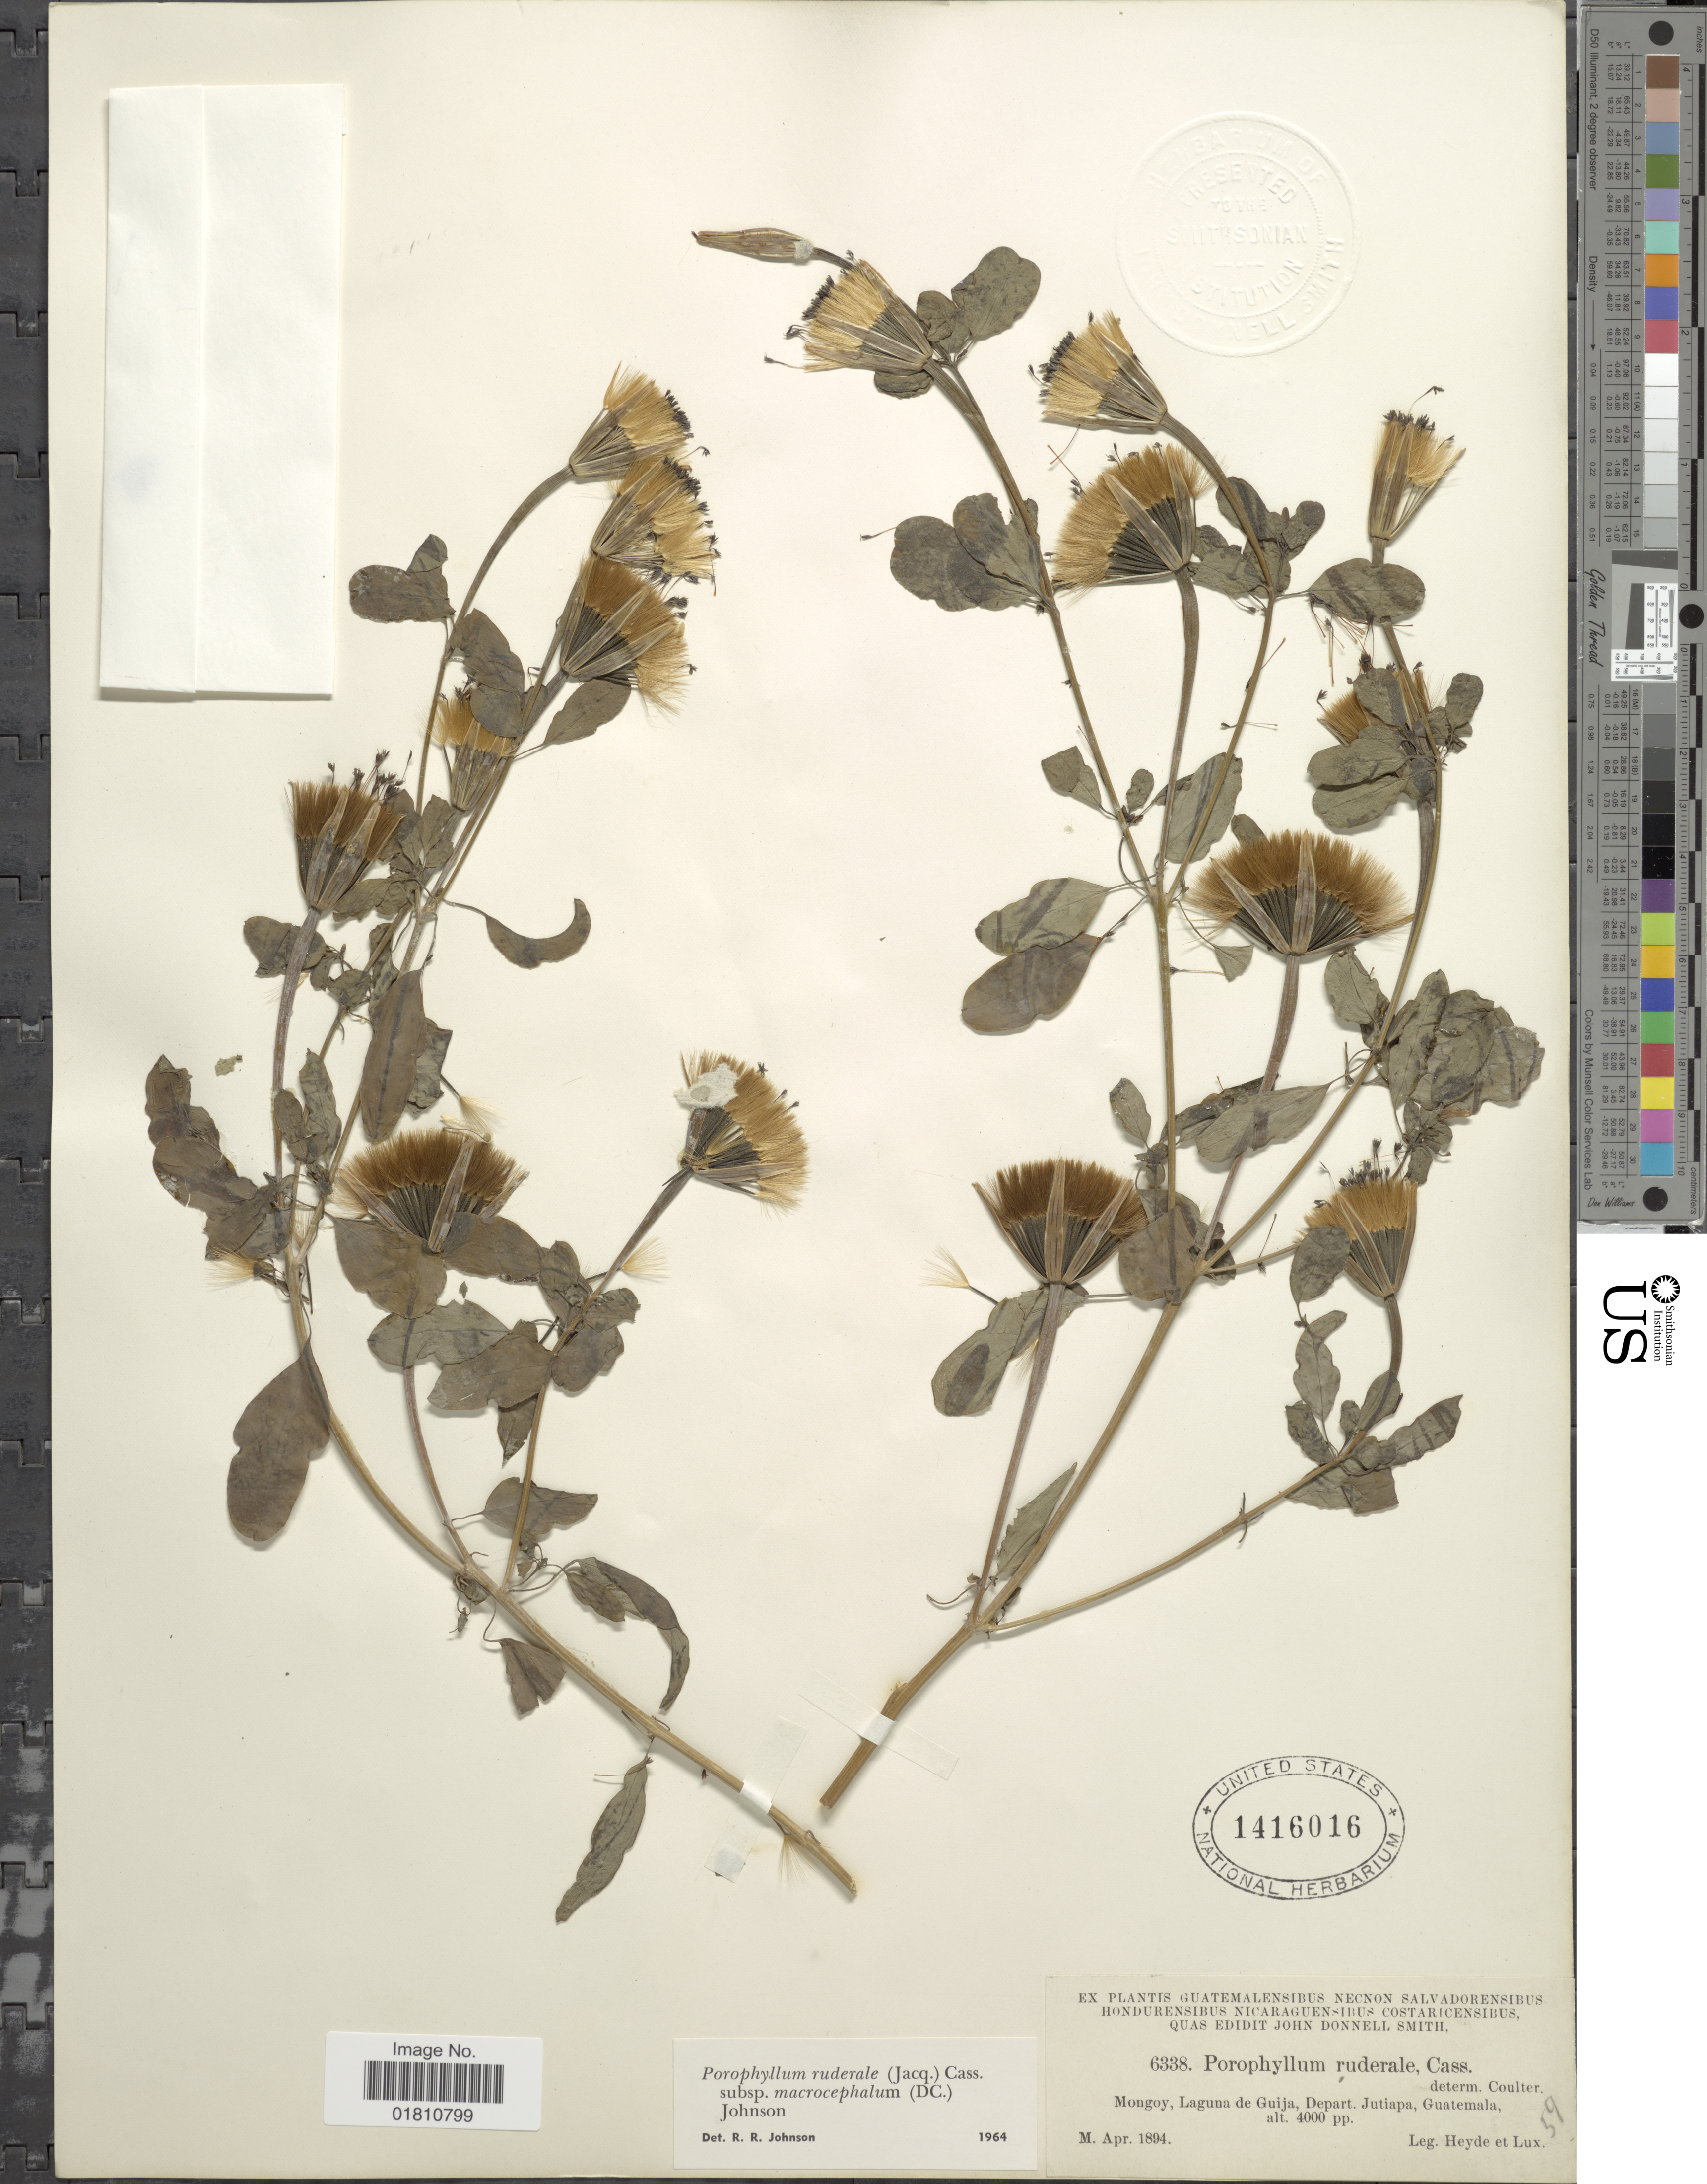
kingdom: Plantae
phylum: Tracheophyta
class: Magnoliopsida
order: Asterales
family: Asteraceae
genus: Porophyllum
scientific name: Porophyllum ruderale subsp. macrocephalum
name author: (DC.) R.R. Johnson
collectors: Heyde & Lux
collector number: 6338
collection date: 1894-04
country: Guatemala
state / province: Jutiapa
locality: Mongoy, Laguna de Guija.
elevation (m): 1219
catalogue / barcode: US 1416016